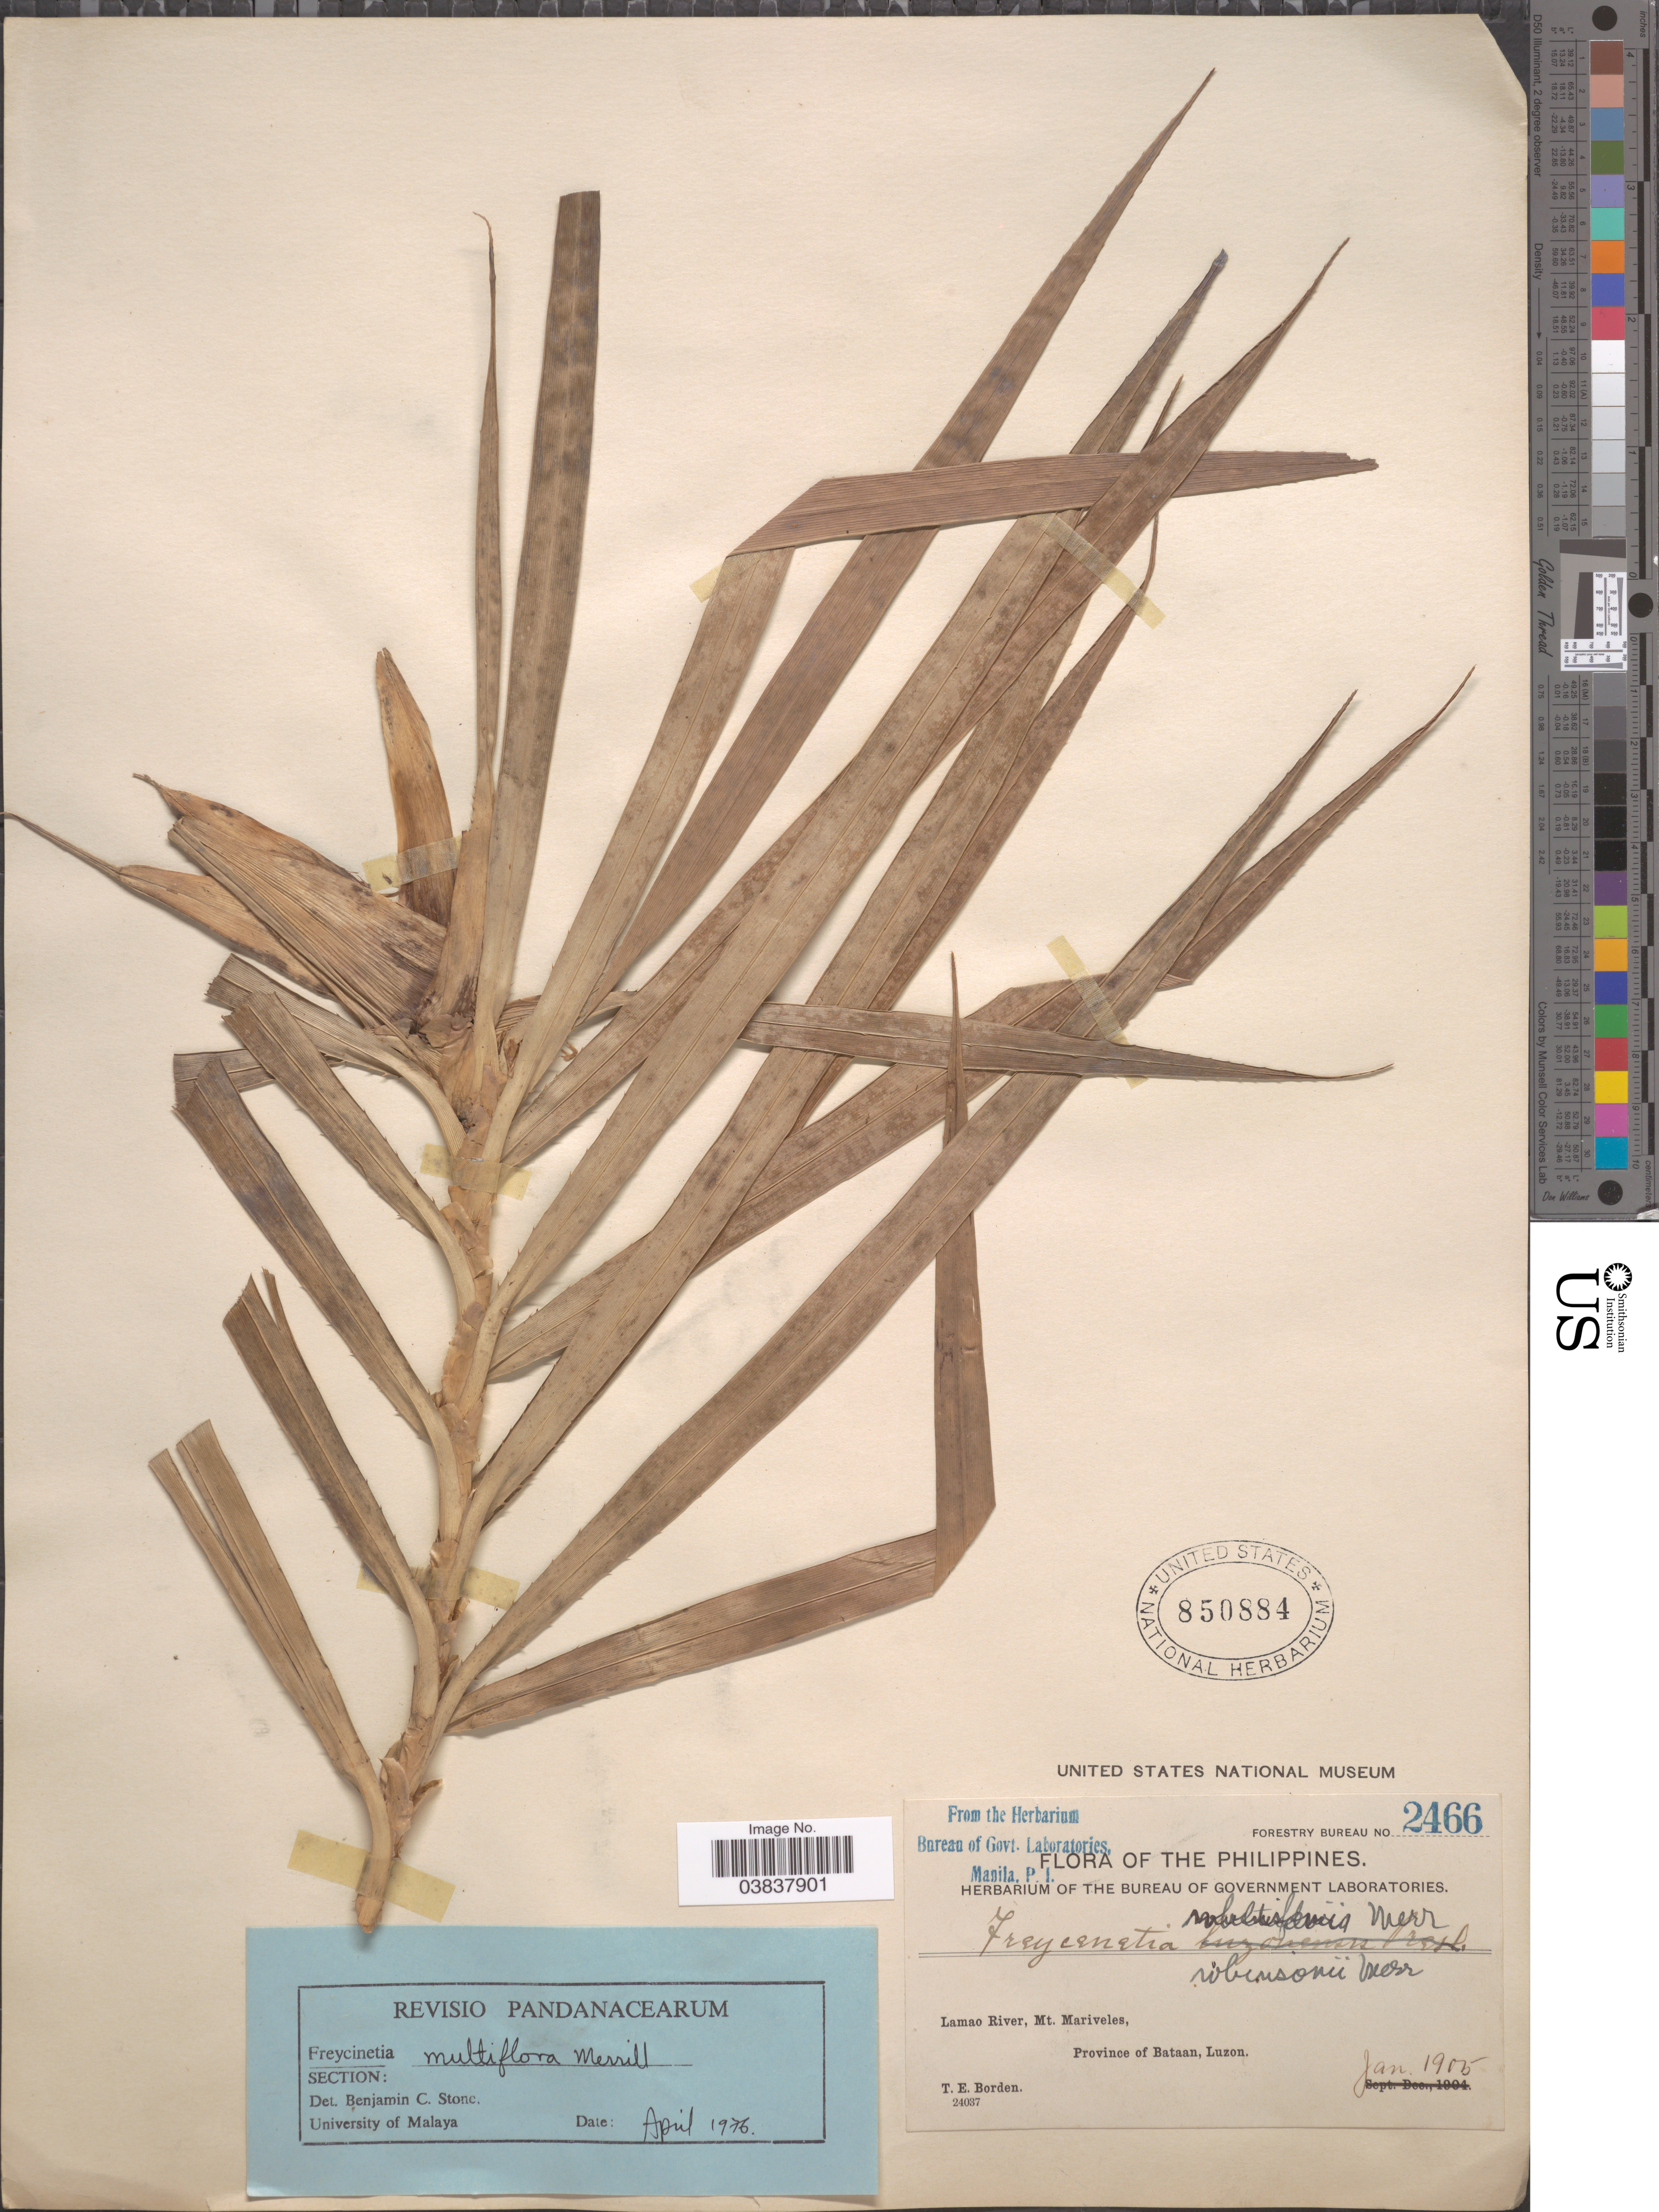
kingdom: Plantae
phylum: Tracheophyta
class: Liliopsida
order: Pandanales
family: Pandanaceae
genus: Freycinetia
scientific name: Freycinetia multiflora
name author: Merr.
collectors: T. E. Borden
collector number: Forestry Bureau 2466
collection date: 1905-01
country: Philippines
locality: Lamao River, Mt. Mariveles, Province of Bataan, Luzon.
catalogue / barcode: US 850884